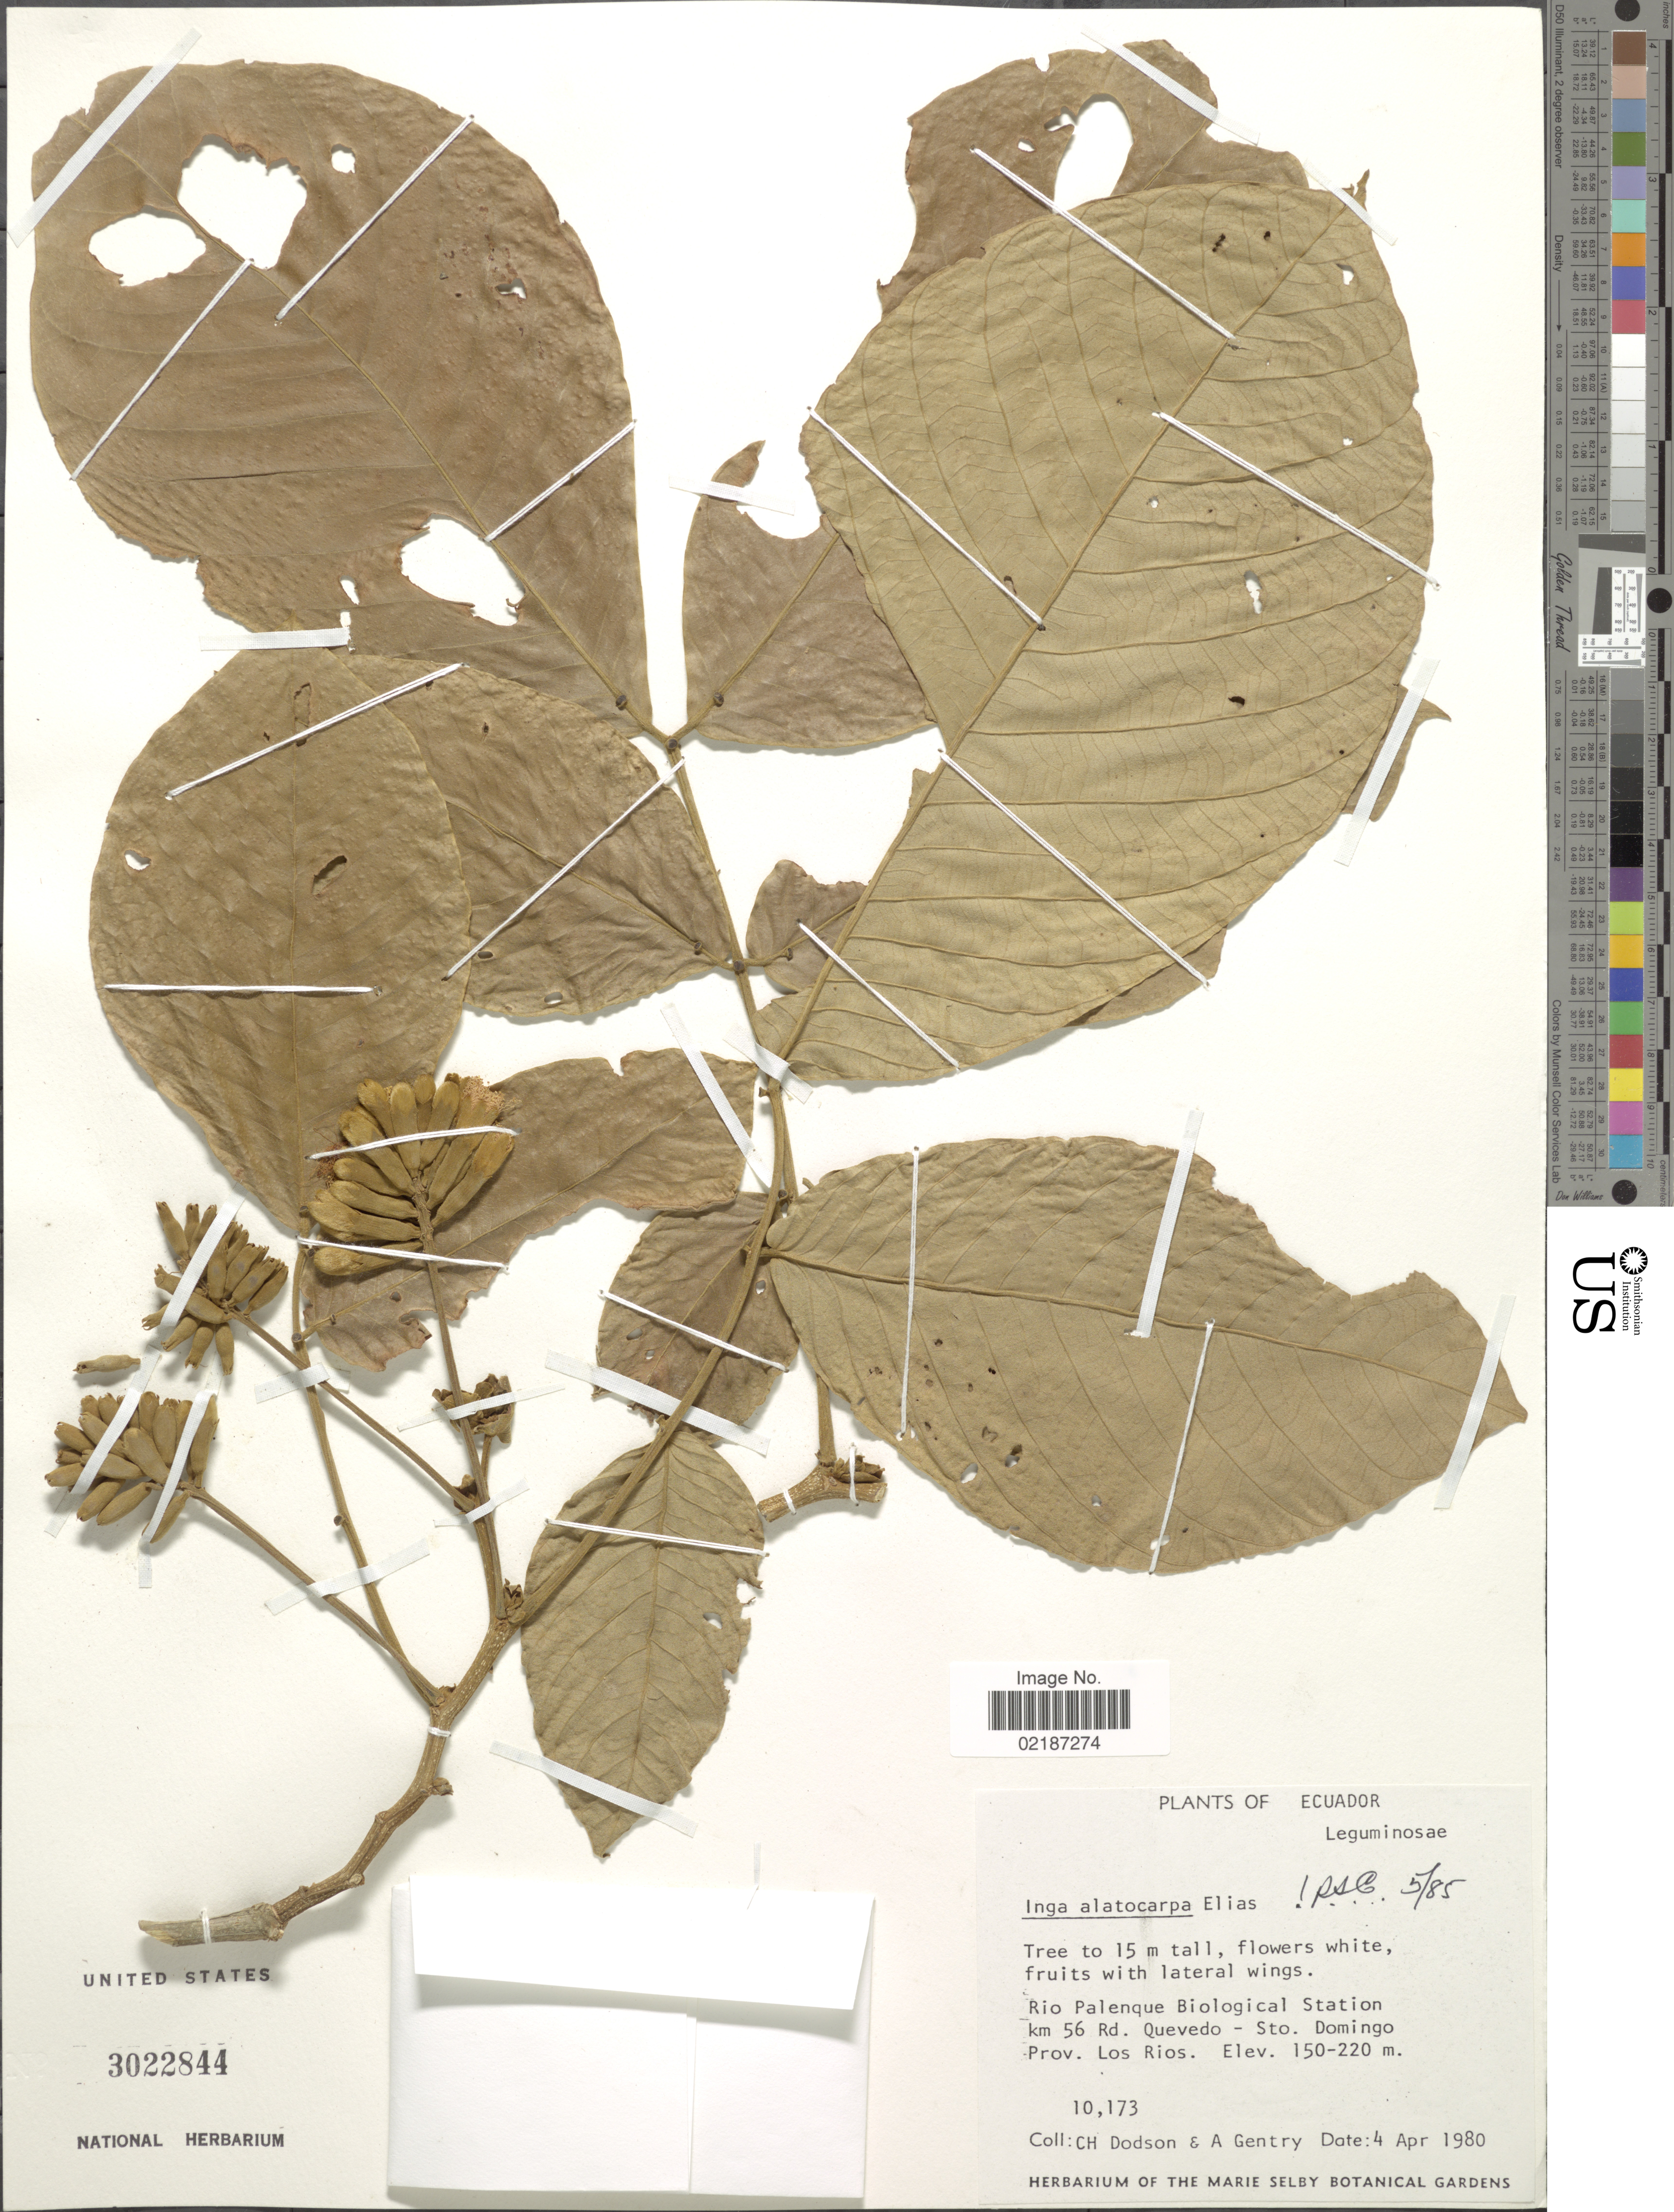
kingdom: Plantae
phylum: Tracheophyta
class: Magnoliopsida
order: Fabales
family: Fabaceae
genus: Inga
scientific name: Inga carinata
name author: T.D. Penn.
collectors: C. H. Dodson & A. H. Gentry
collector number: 10173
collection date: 1980-04-04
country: Ecuador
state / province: Los Ríos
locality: Rio Palenque Biological Station km 56 Rd. Quevedo - Sto. Domingo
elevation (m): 150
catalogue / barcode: US 3022844